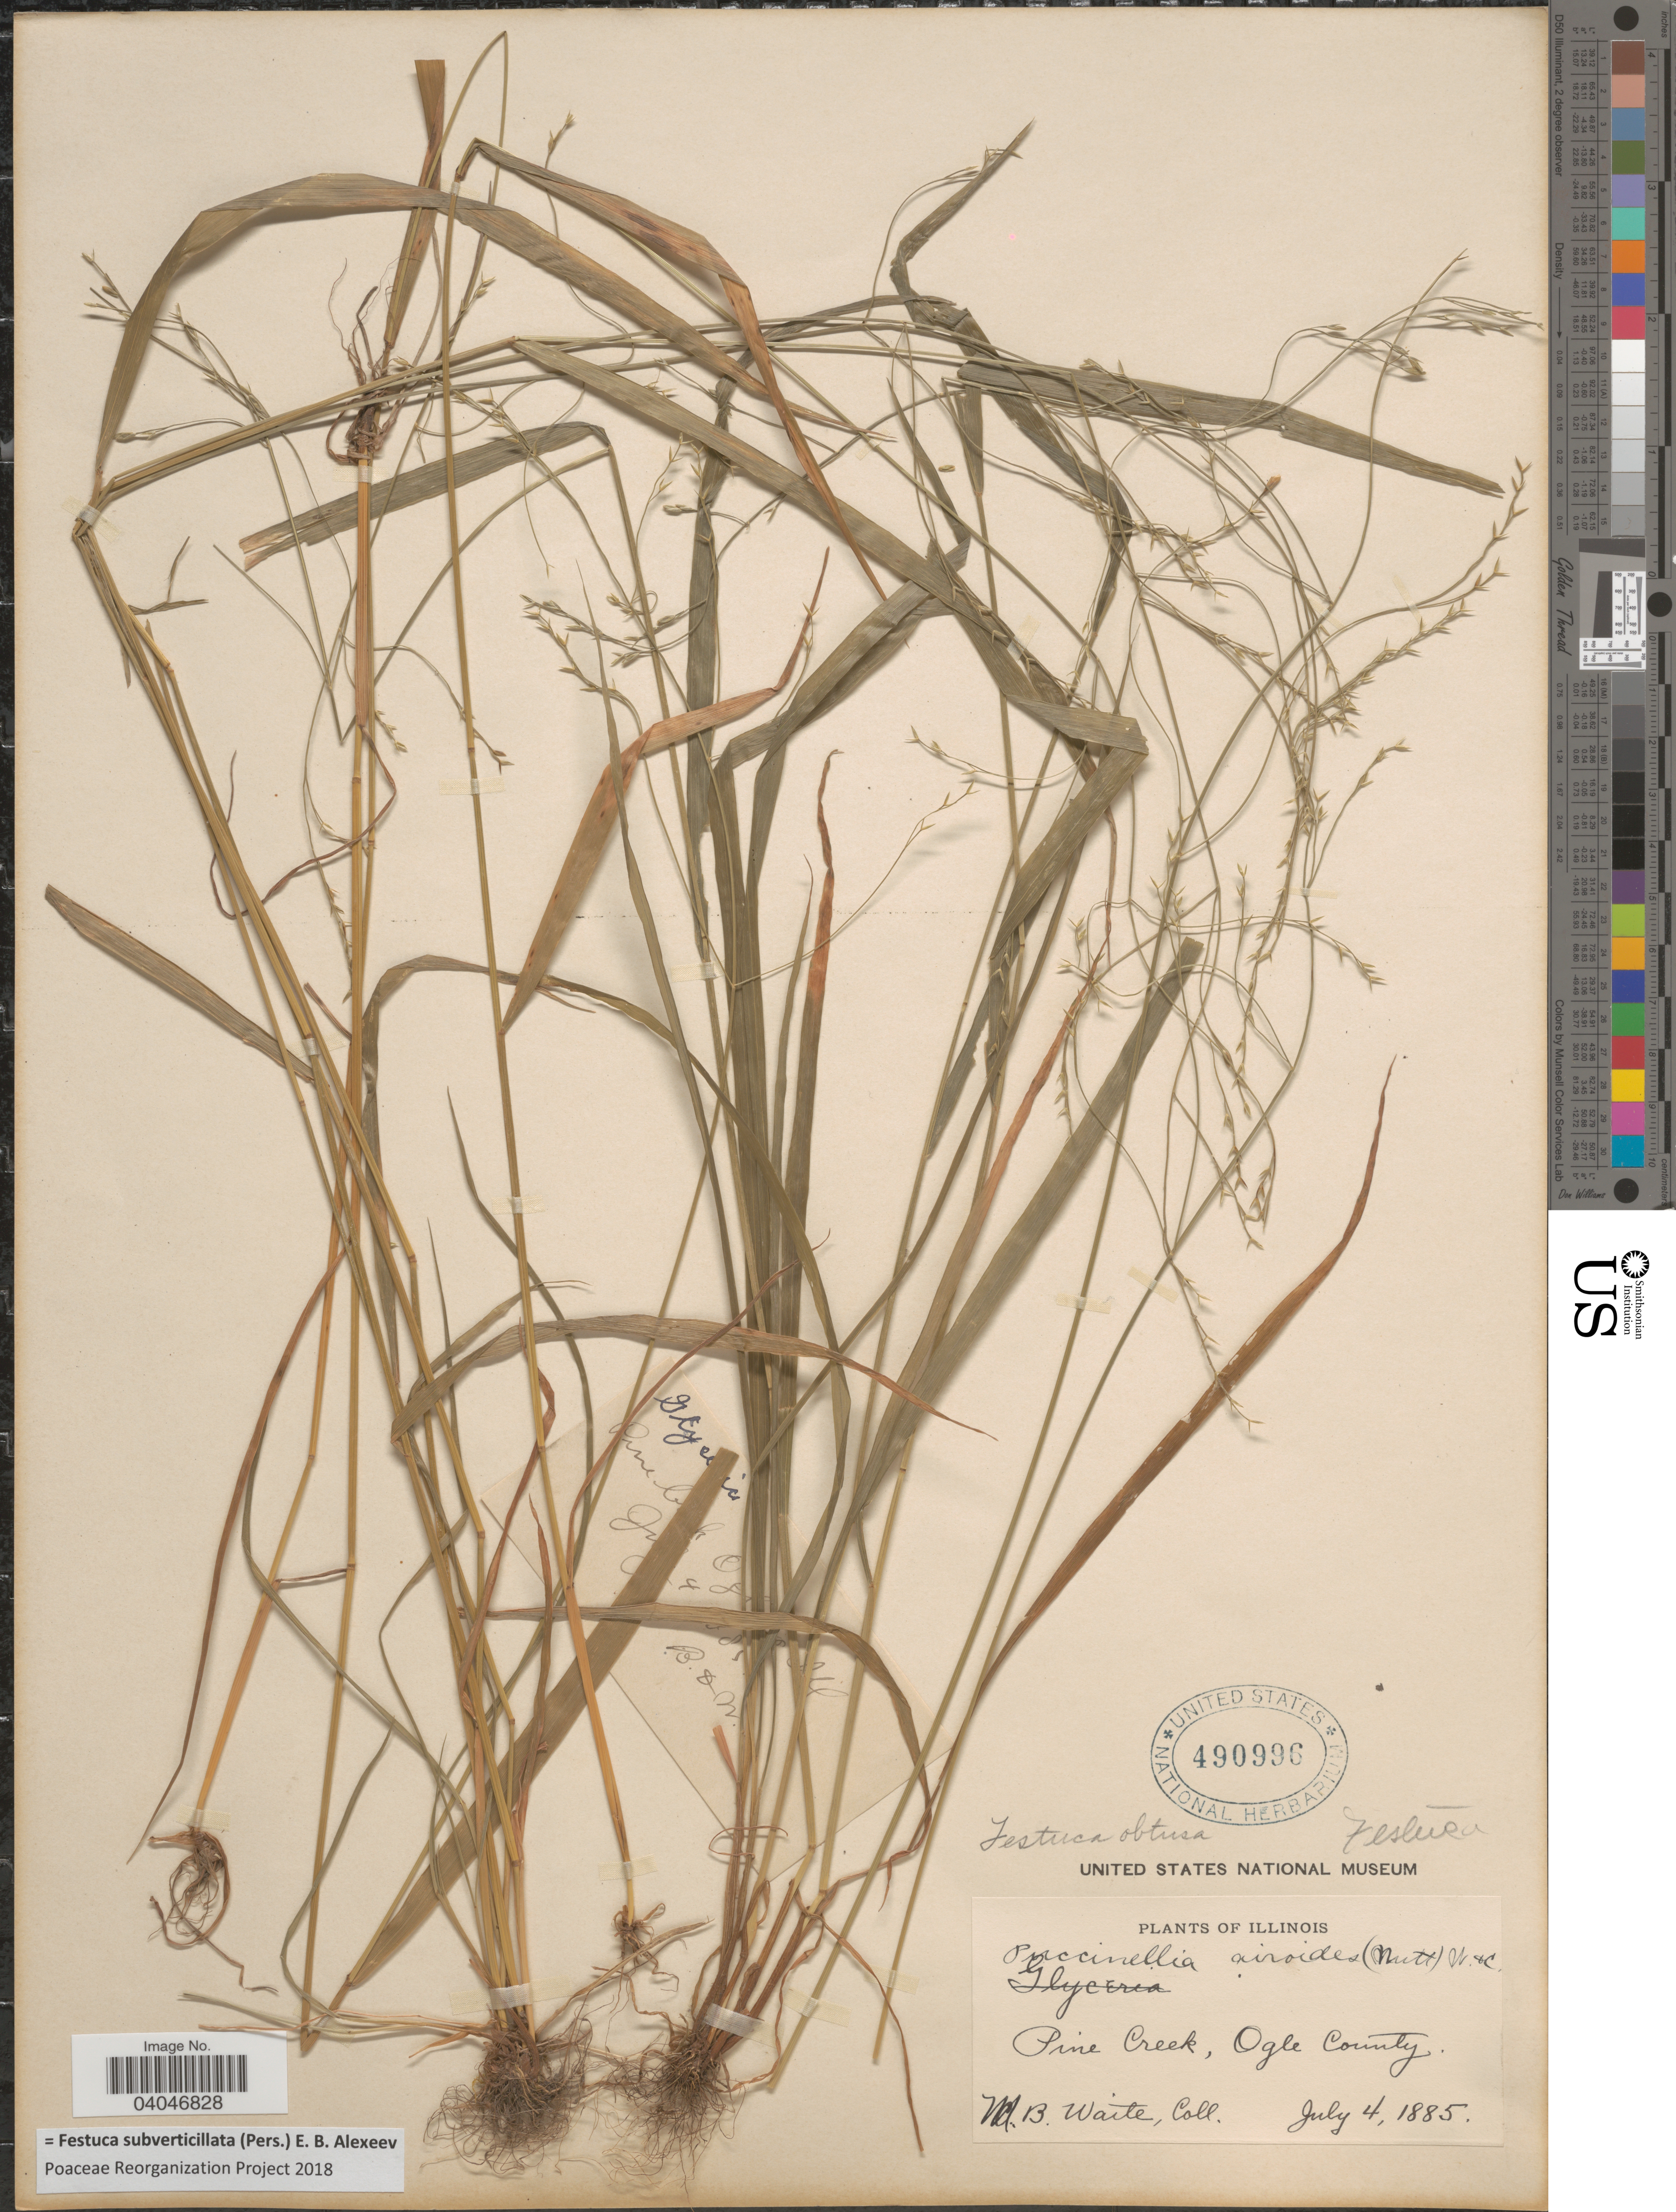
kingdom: Plantae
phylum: Tracheophyta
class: Liliopsida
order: Poales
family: Poaceae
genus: Festuca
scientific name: Festuca subverticillata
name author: (Pers.) E.B. Alexeev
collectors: M. B. Waite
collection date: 1885-07-04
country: United States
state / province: Illinois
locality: Pine Creek, Ogle County.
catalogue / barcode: US 490996